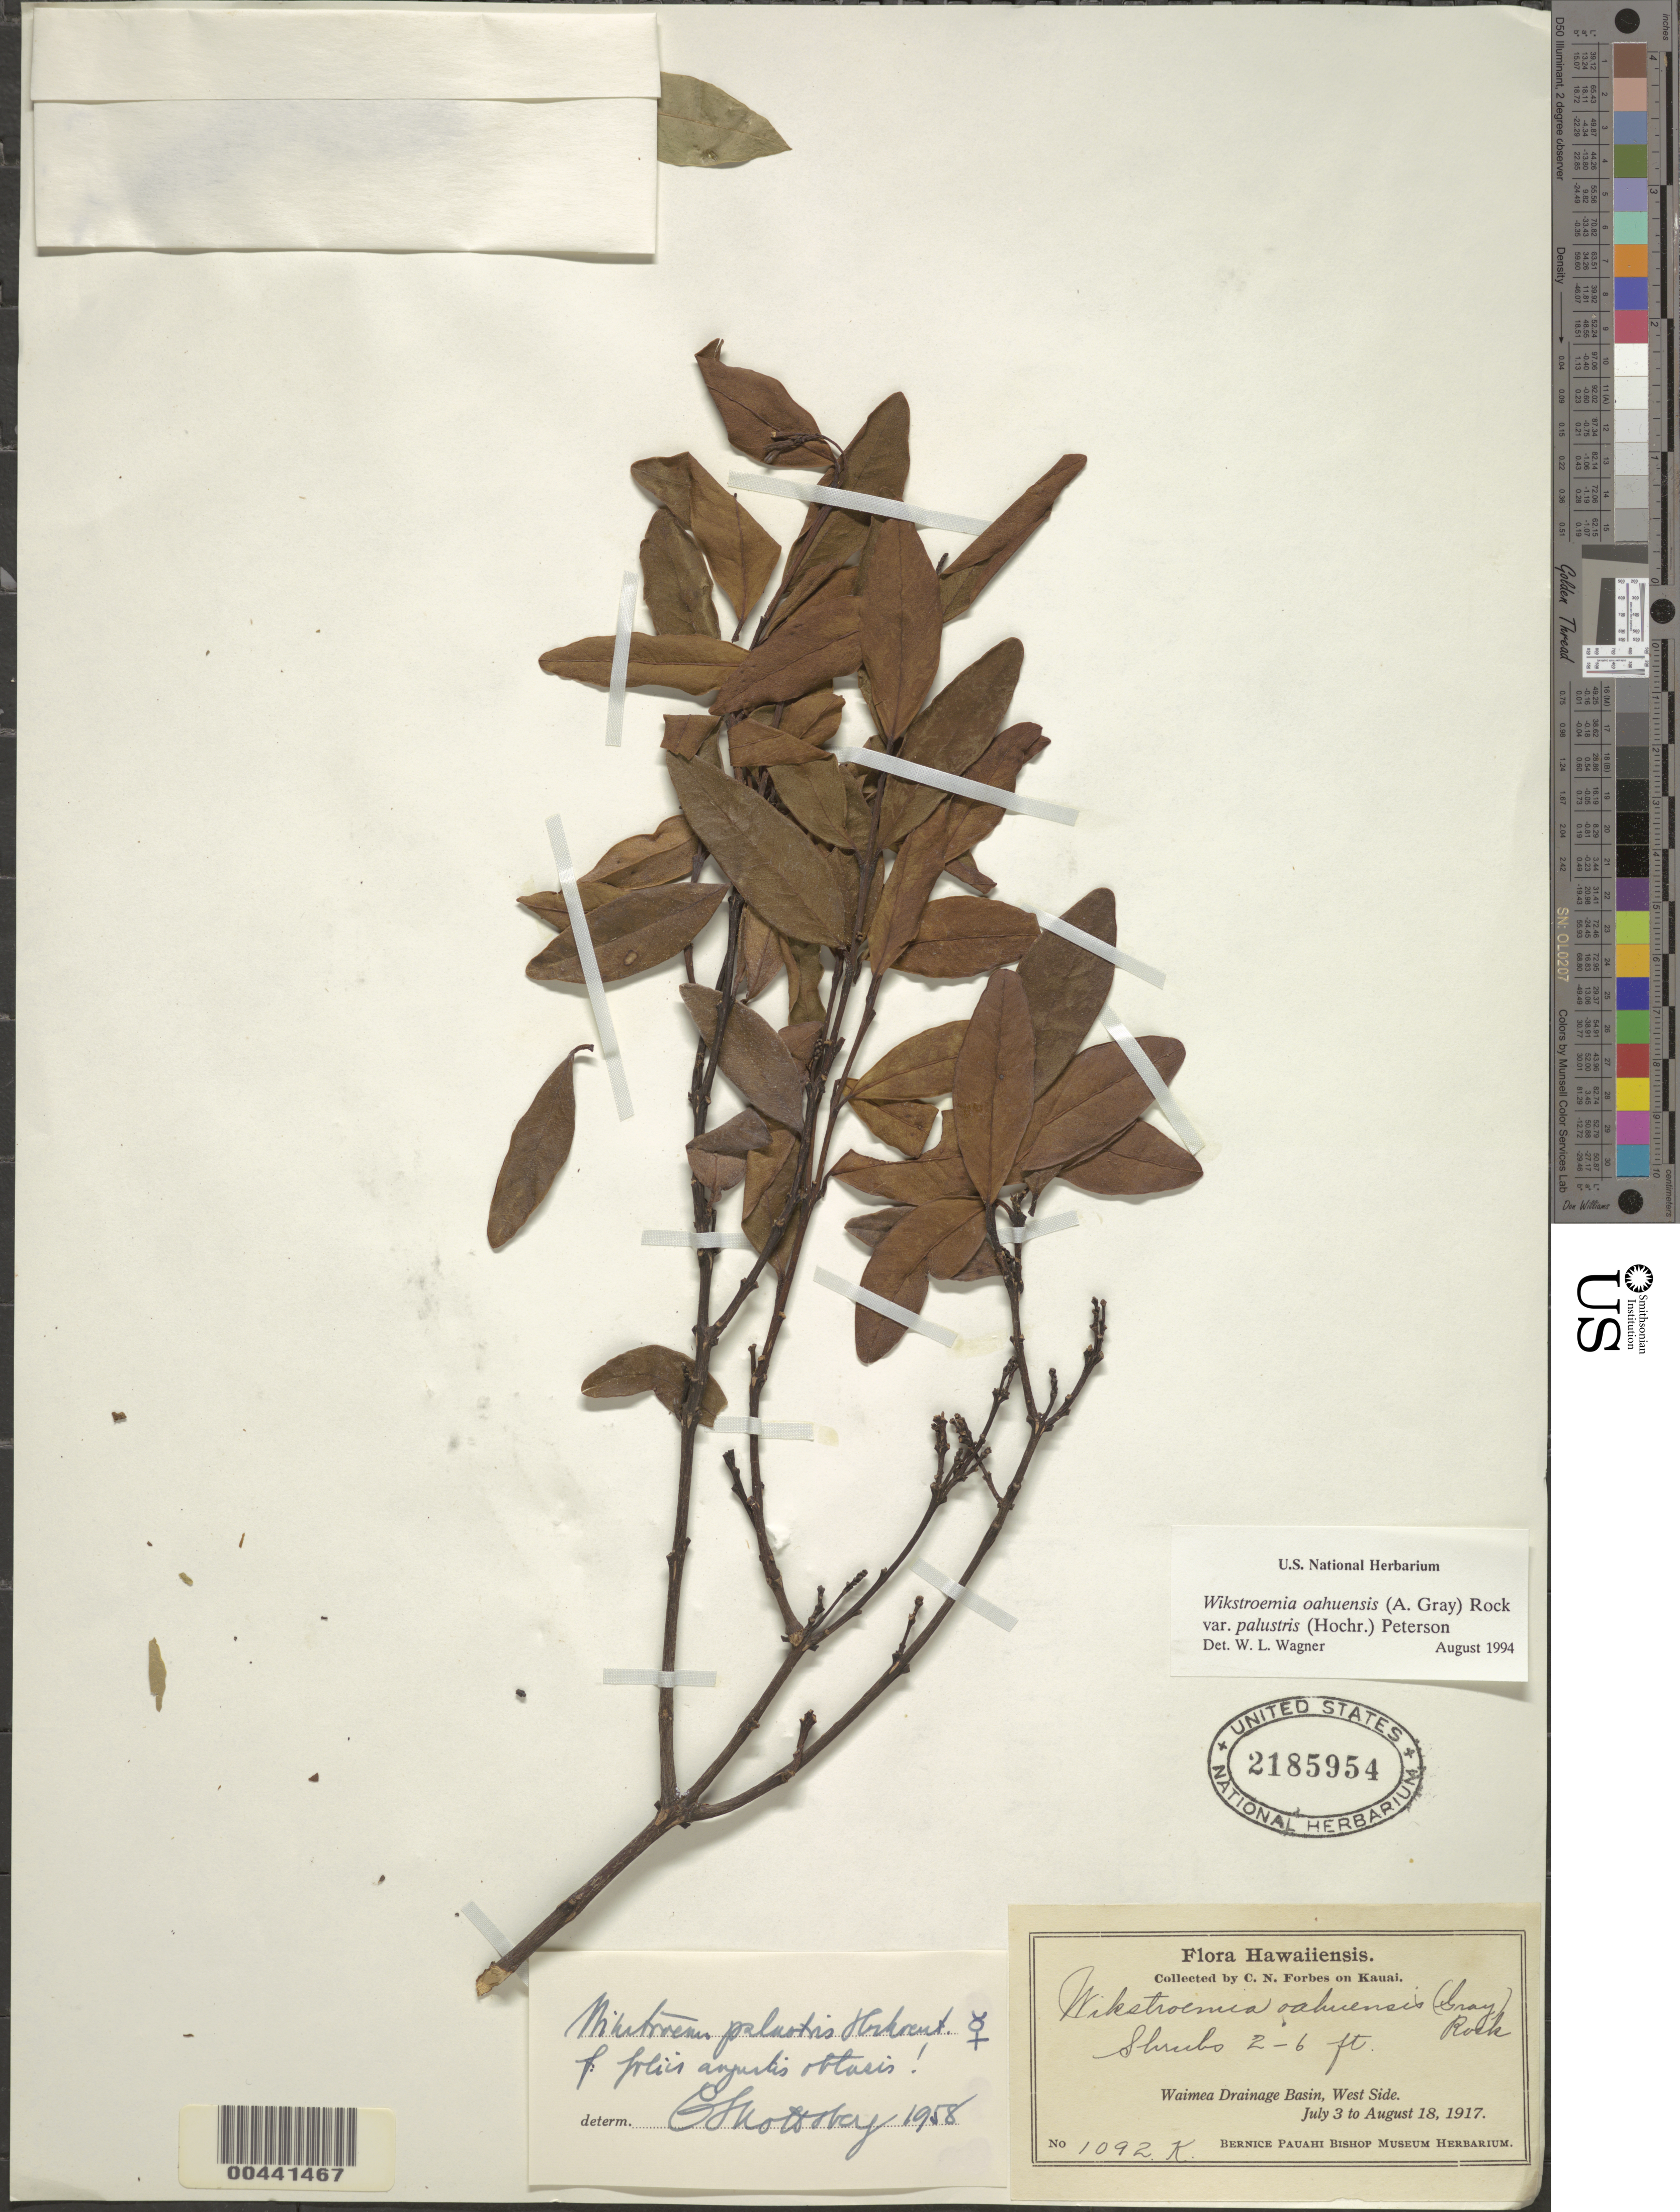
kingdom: Plantae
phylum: Tracheophyta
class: Magnoliopsida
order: Malvales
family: Thymelaeaceae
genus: Wikstroemia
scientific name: Wikstroemia oahuensis var. palustris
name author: (Hochr.) B. Peterson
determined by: Wagner, W. L., (BOT), Smithsonian Institution - National Museum of Natural History (UNITED STATES)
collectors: C. N. Forbes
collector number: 1092.K.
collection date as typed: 3 Jul 1917 to 18 Aug 1917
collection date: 1917-07-03/1917-08-18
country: United States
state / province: Hawaii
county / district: Kauai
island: Kaua'i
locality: Waimea Drainage Basin, W side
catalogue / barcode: US 2185954